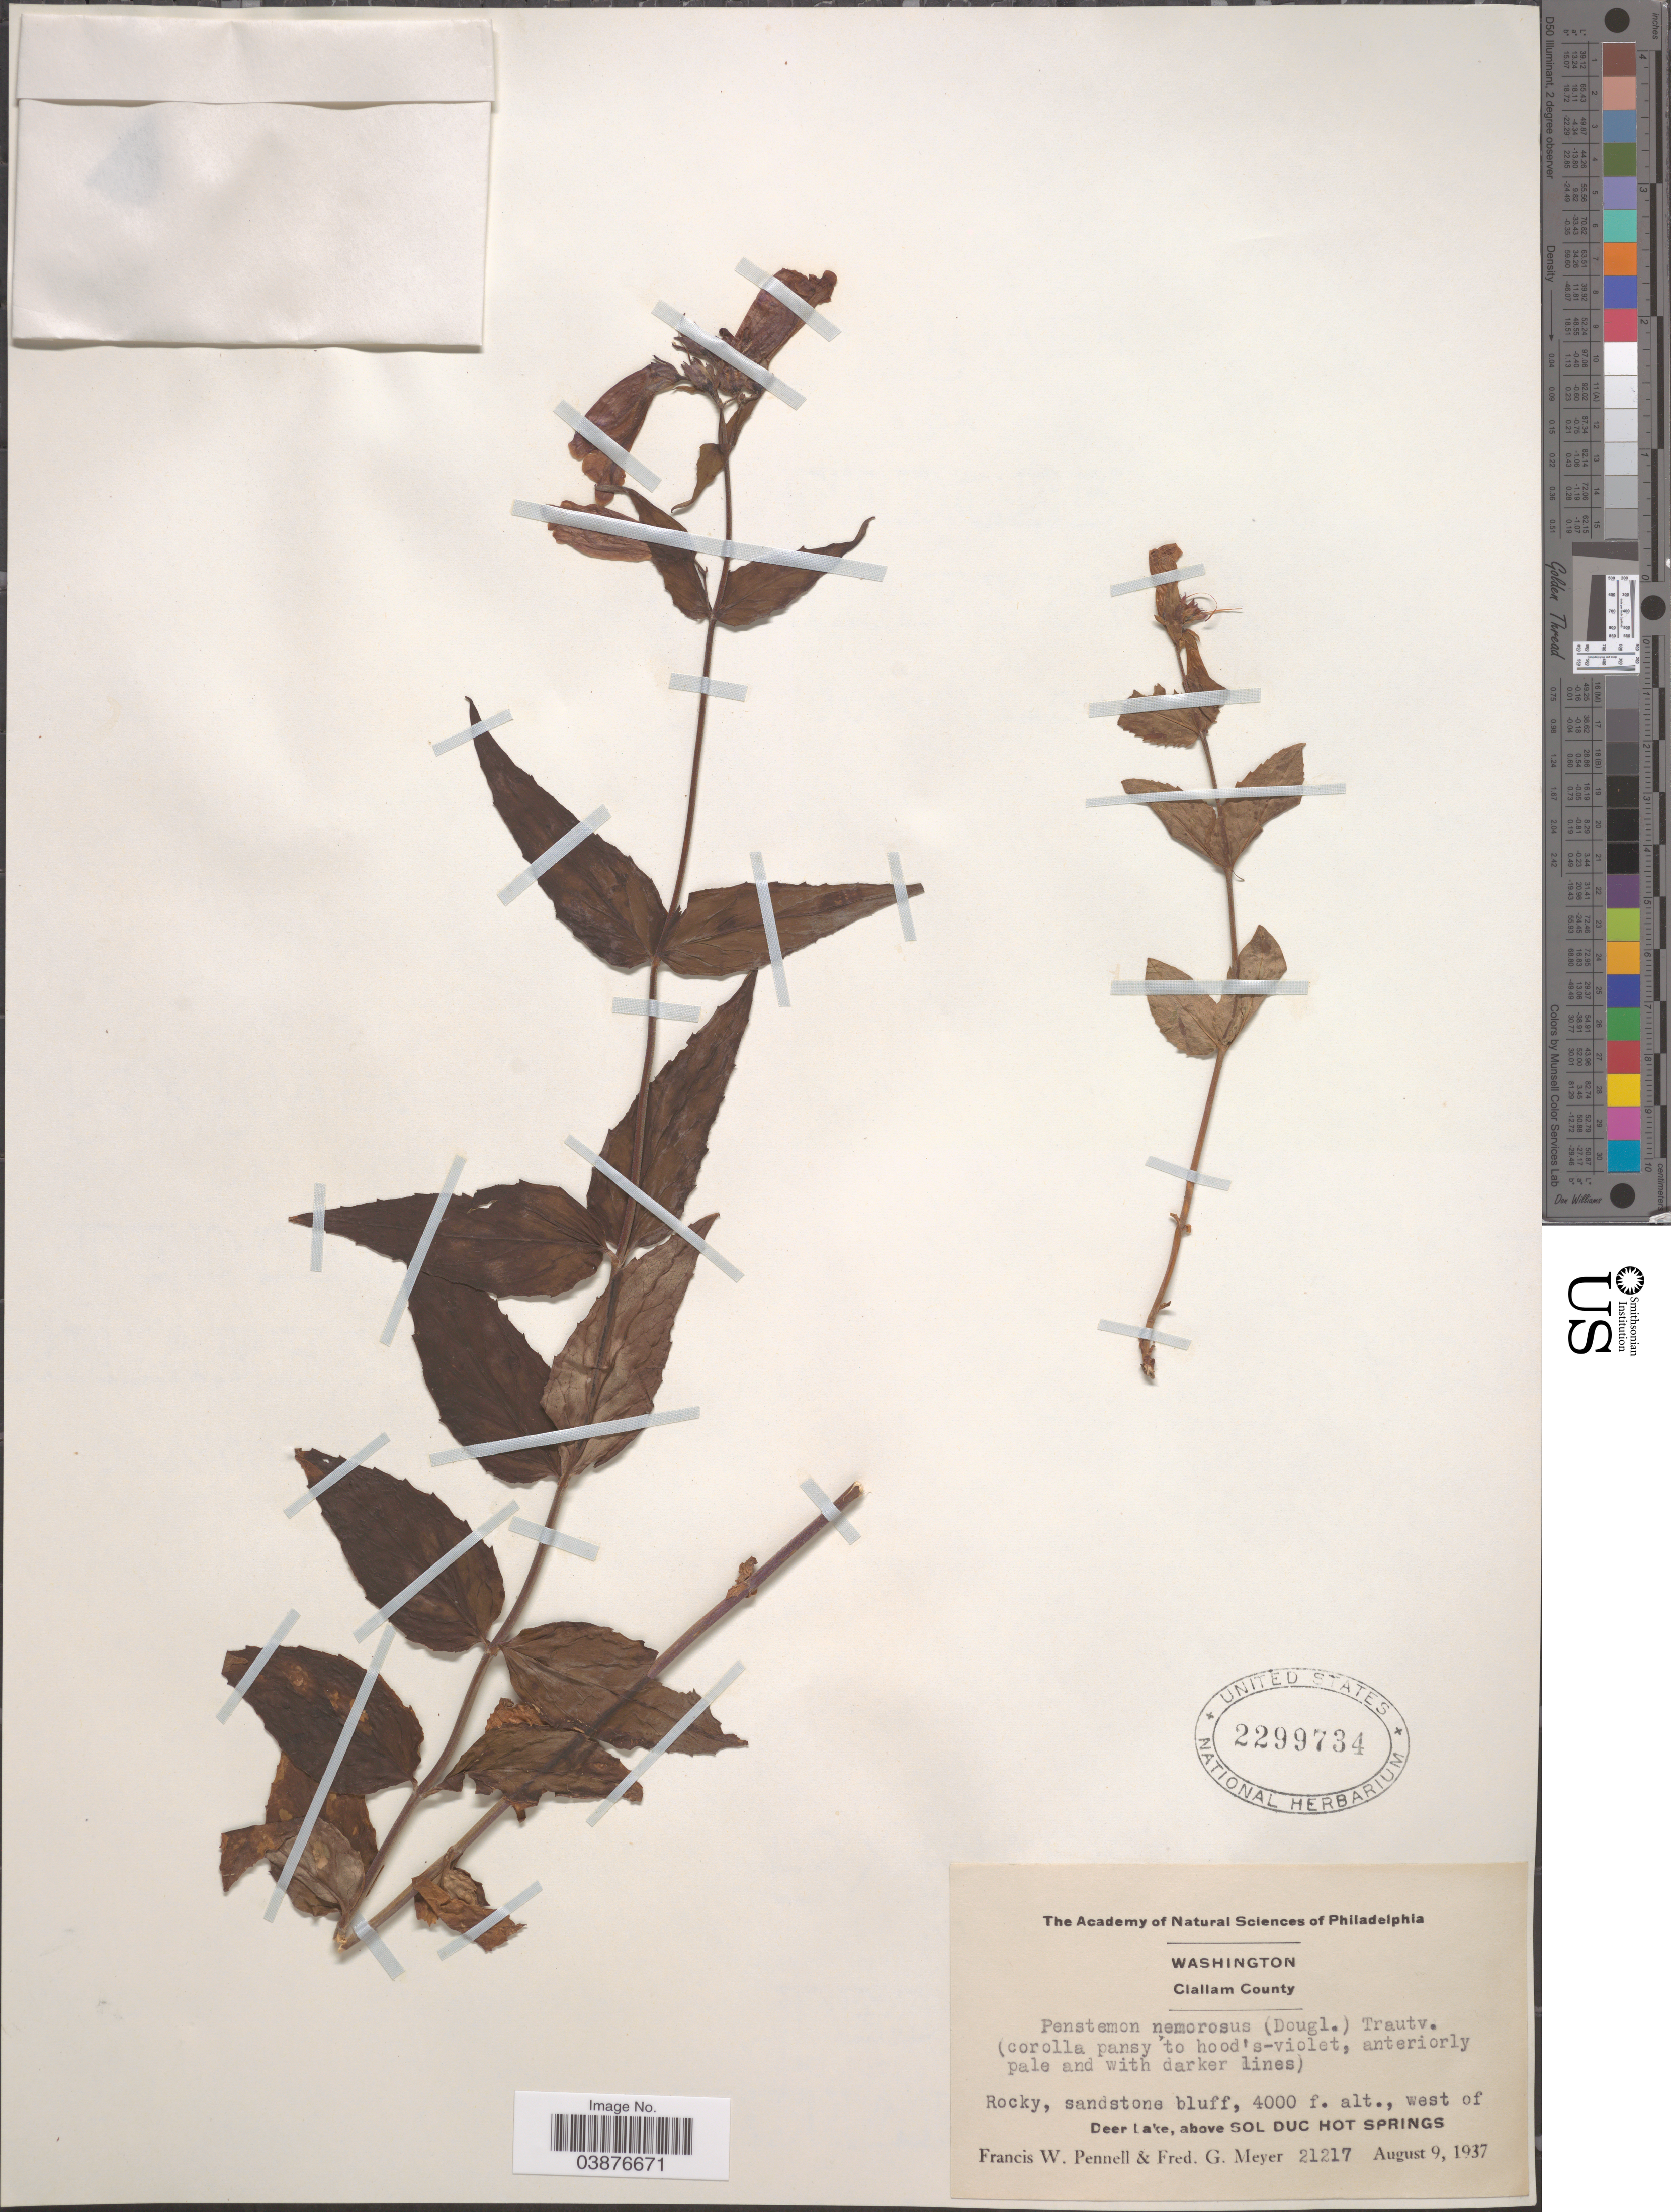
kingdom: Plantae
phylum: Tracheophyta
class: Magnoliopsida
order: Lamiales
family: Plantaginaceae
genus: Penstemon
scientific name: Penstemon nemorosus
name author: (Douglas ex Lindl.) Trautv.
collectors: F. W. Pennell & F. G. Meyer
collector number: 21217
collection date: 1937-08-09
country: United States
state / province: Washington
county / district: Clallam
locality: Clallam County. West of Deer Lake, above Sol Duc Hot Springs.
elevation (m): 1219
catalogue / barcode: US 2299734